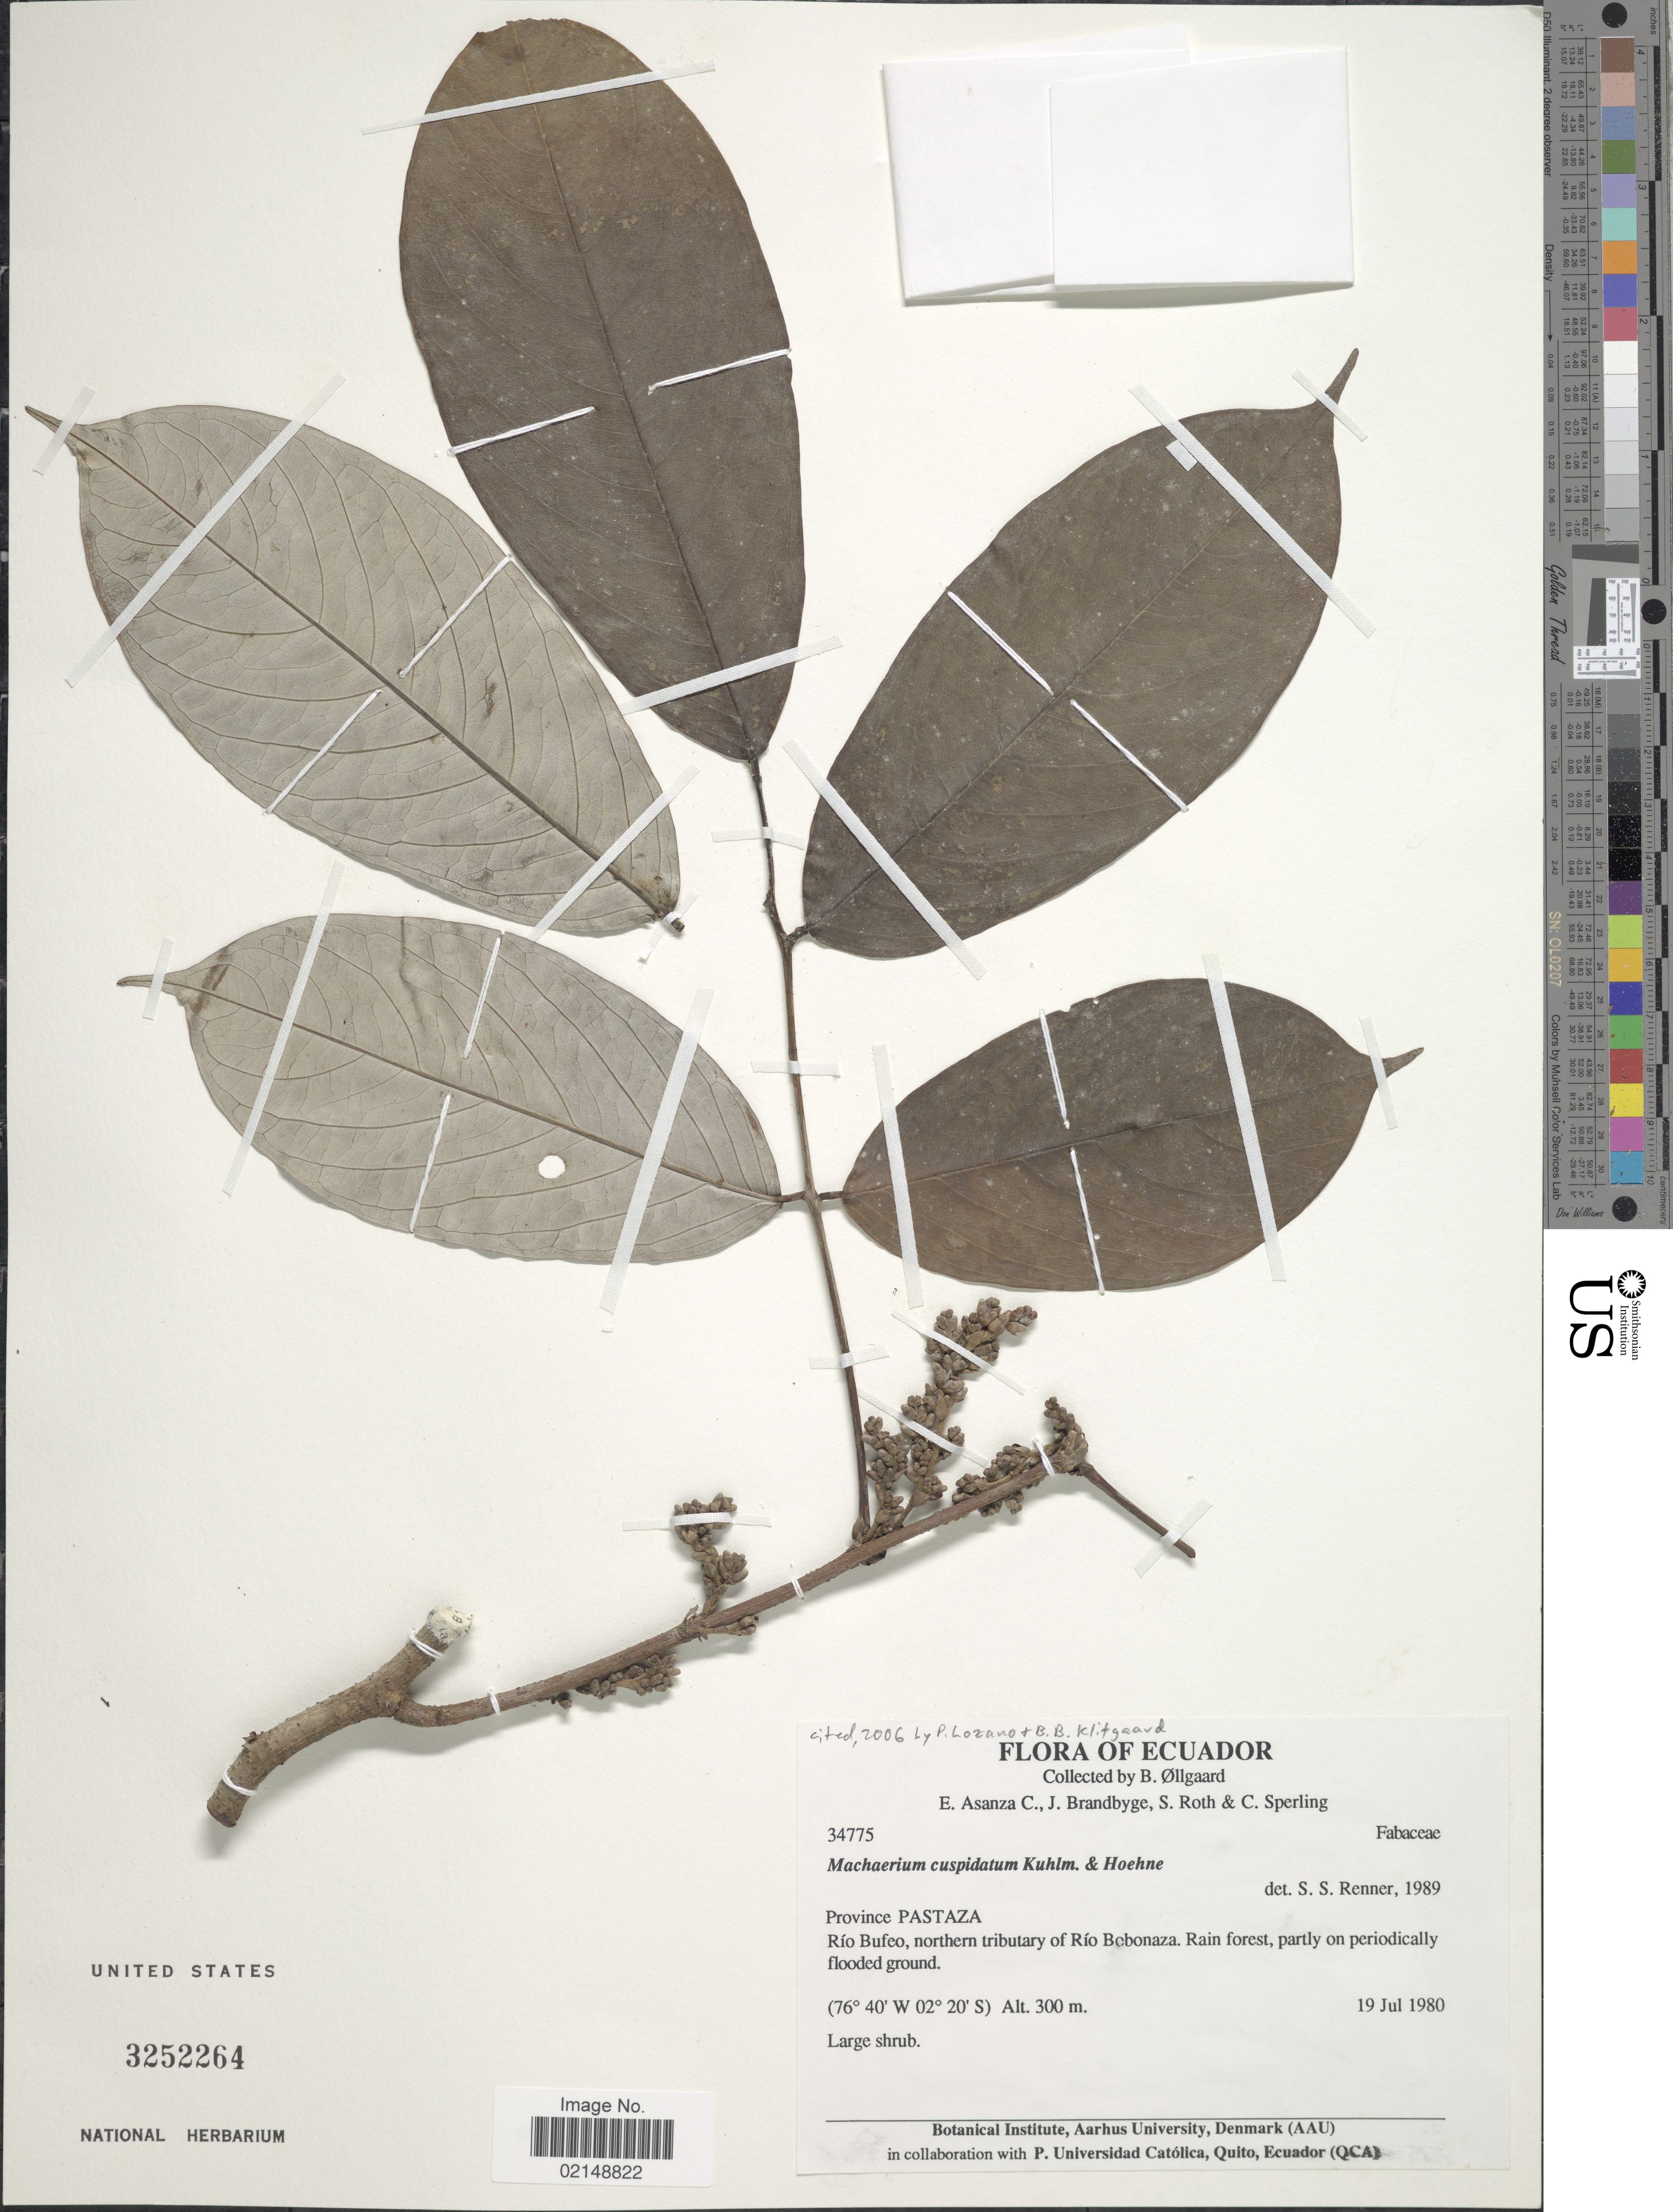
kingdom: Plantae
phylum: Tracheophyta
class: Magnoliopsida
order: Fabales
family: Fabaceae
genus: Machaerium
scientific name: Machaerium cuspidatum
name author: Kuhlm. & Hoehne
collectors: B. Øllgaard, E. Asanza C., J. Brandbyge, S. Roth & C. Sperling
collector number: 34775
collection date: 1980-07-19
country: Ecuador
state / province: Pastaza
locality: Rio Bufeo, northern tributary of Rio Bobonaza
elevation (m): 300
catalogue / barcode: US 3252264